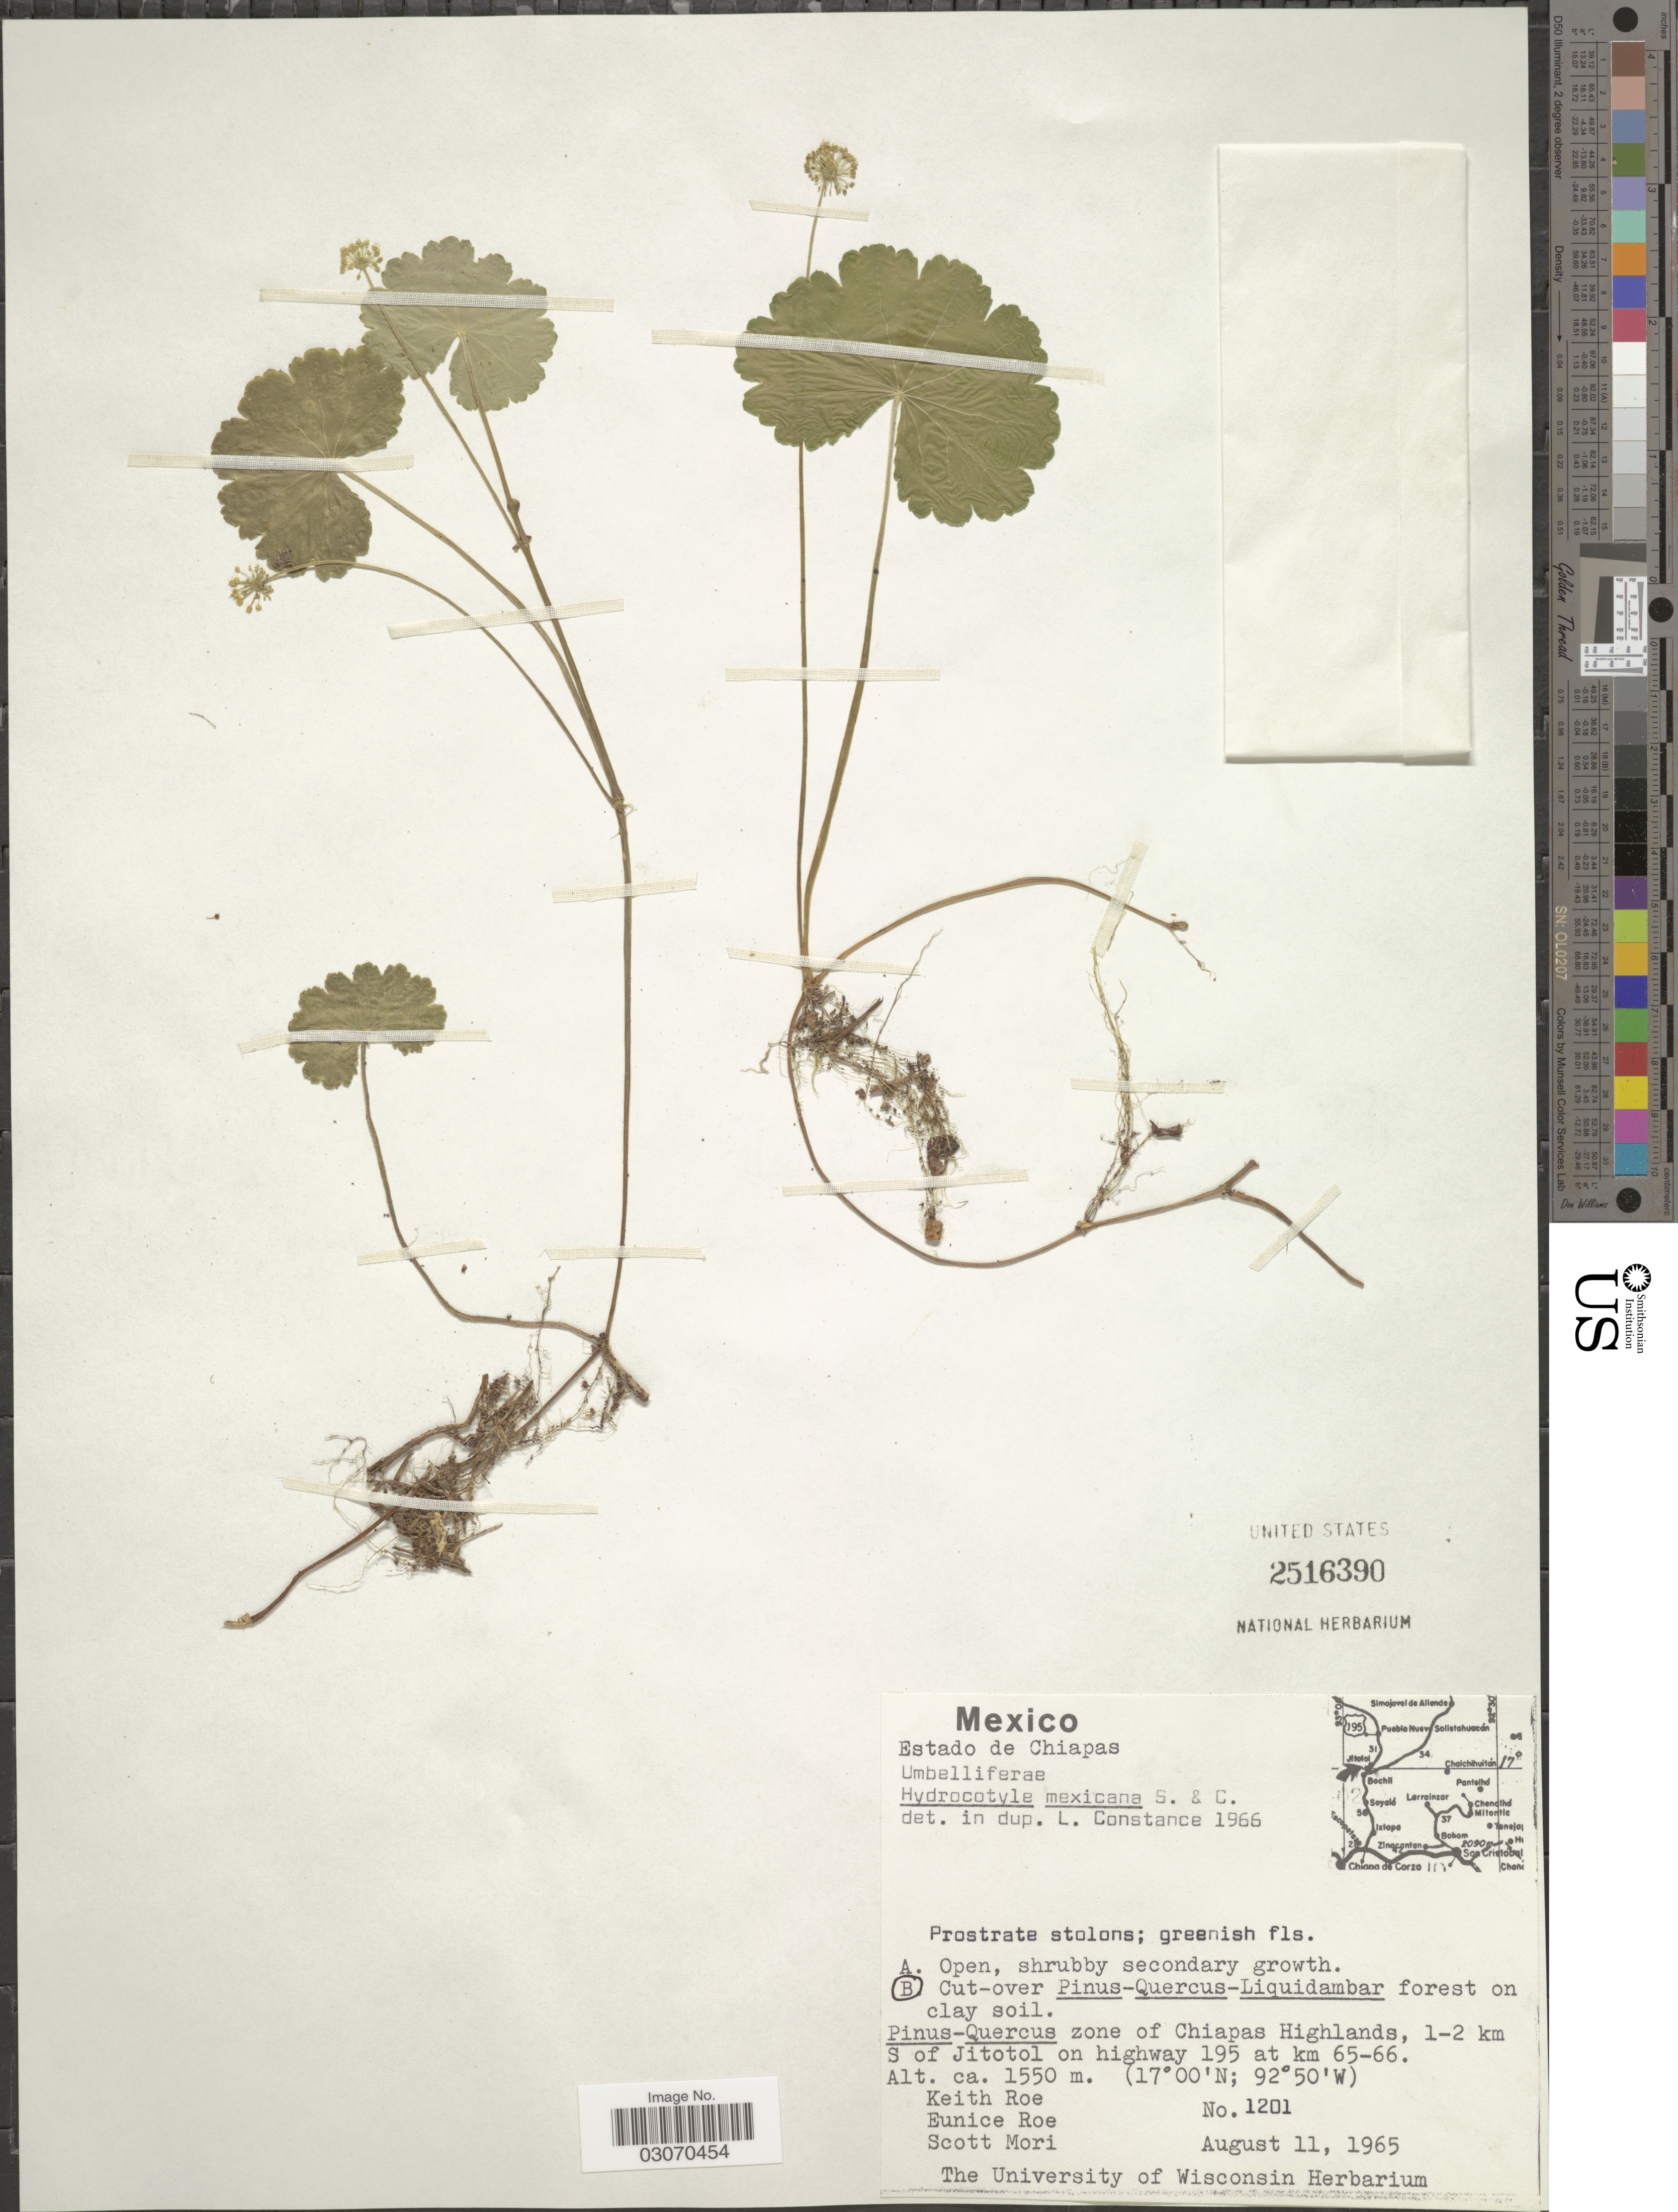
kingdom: Plantae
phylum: Tracheophyta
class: Magnoliopsida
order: Apiales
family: Araliaceae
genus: Hydrocotyle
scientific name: Hydrocotyle mexicana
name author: Schltdl. & Cham.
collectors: K. E. Roe, E. Roe & S. Mori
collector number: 1201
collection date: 1965-08-11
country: Mexico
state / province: Chiapas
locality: Pinus-Quercus zone of Chiapas Highlands, 1-2 km S of Jitotol on highway 195 at km 65-66.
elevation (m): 1550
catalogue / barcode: US 2516390